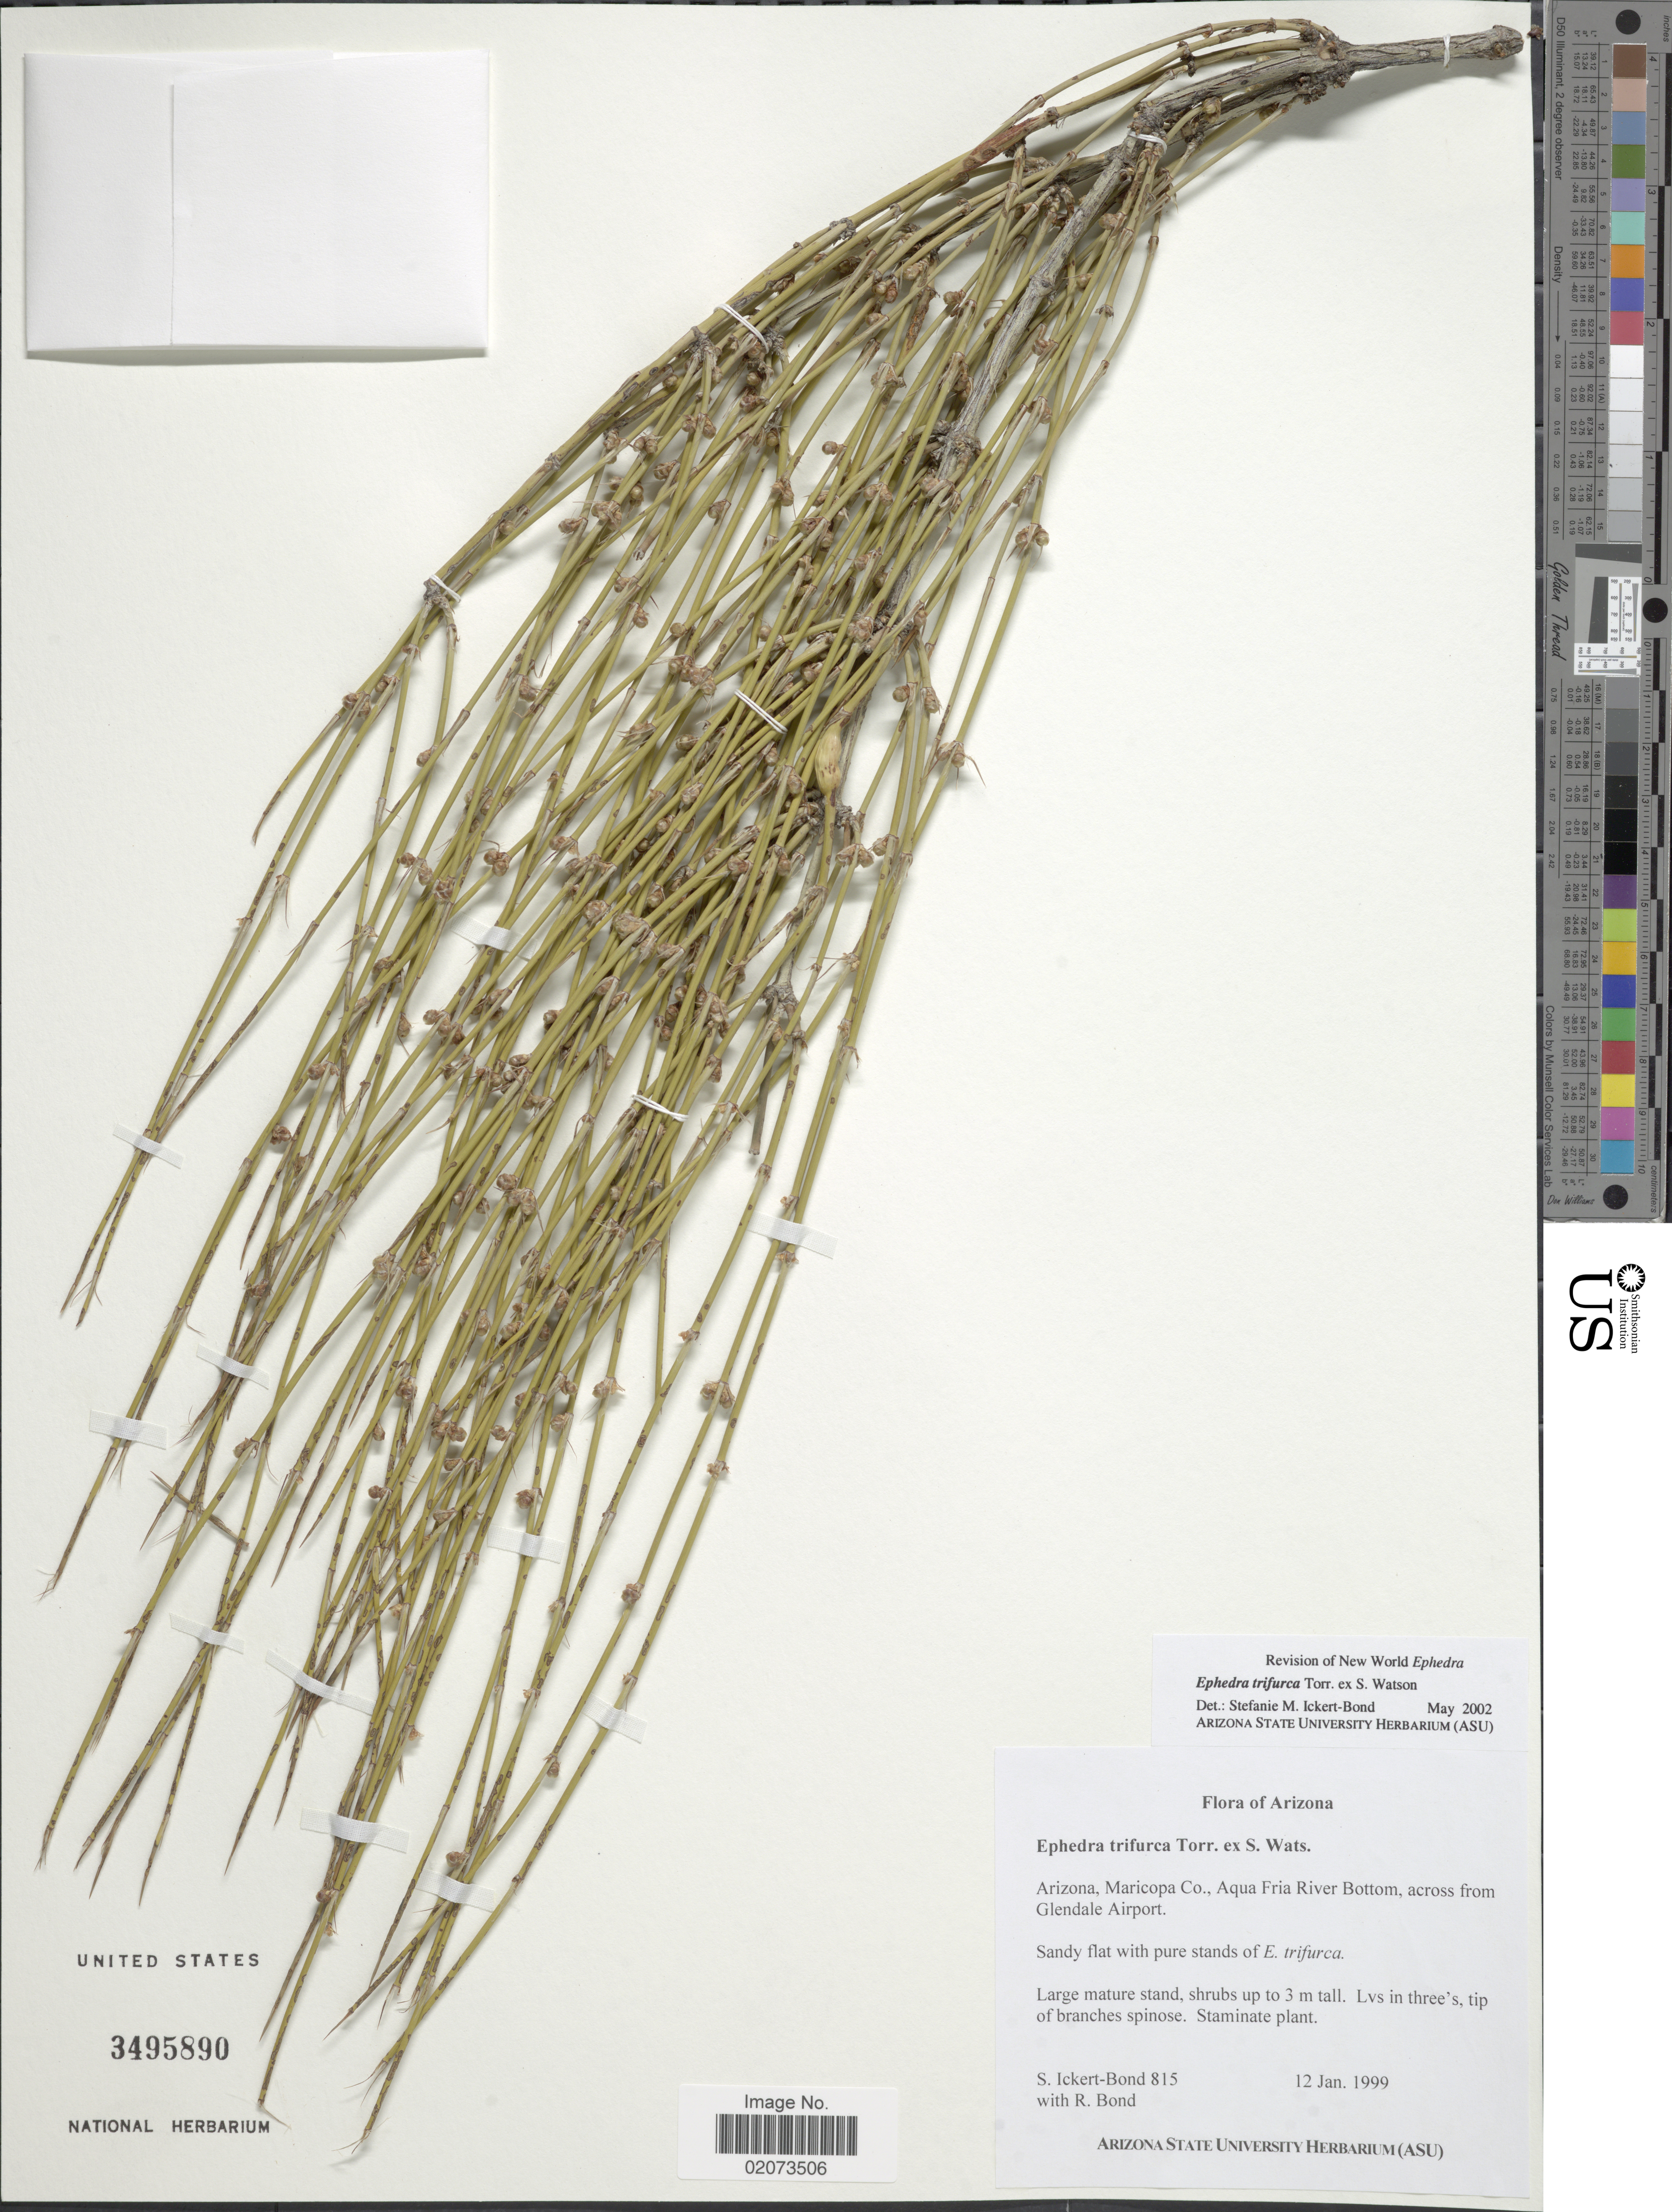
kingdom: Plantae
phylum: Tracheophyta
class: Gnetopsida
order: Ephedrales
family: Ephedraceae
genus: Ephedra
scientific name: Ephedra trifurca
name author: Torr. ex S. Watson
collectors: S. Ickert-Bond & R. Bond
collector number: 815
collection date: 1999-01-12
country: United States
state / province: Arizona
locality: Maricopa Co., Aqua Fria River Bottom, across from Golendale Airport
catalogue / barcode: US 3495890